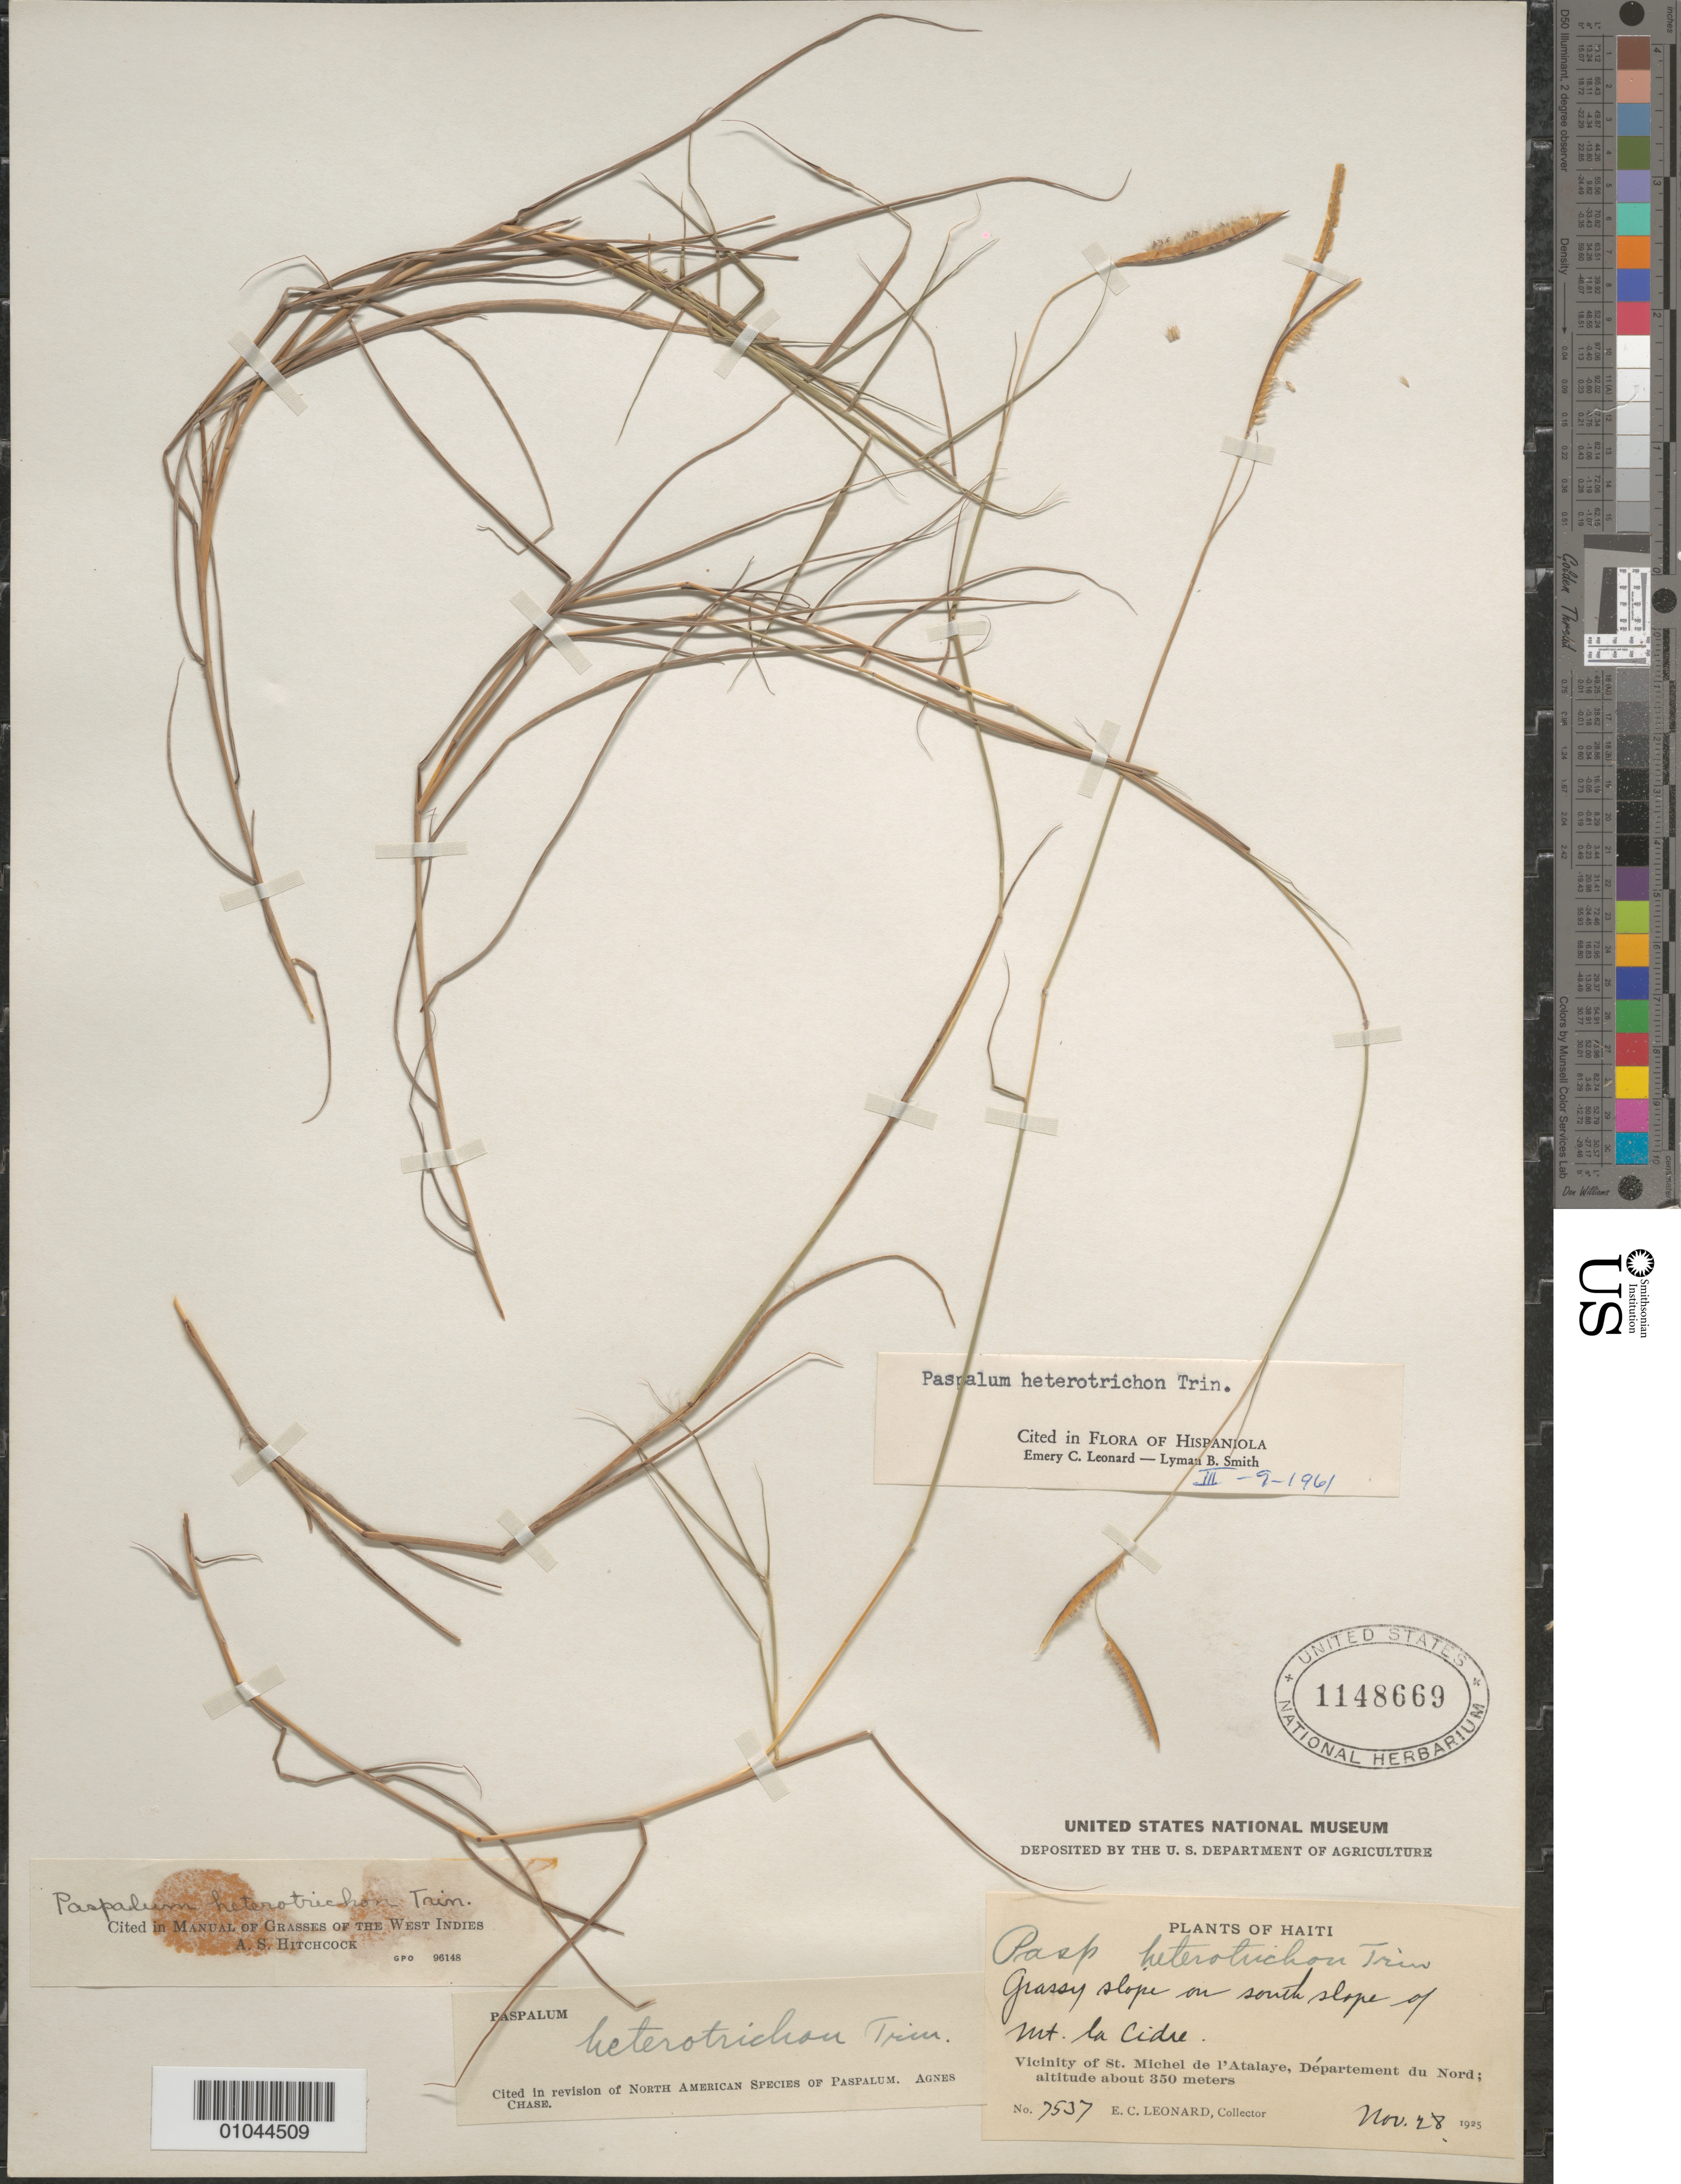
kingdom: Plantae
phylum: Tracheophyta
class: Liliopsida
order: Poales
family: Poaceae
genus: Paspalum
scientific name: Paspalum heterotrichum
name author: Trin.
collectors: E. C. Leonard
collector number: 7537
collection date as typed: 28 Nov 1925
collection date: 1925-11-28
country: Haiti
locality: Vicinity of St. Michel de l'Atalaye, Department du Nord, Mt. la Cidre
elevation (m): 350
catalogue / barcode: US 1148669